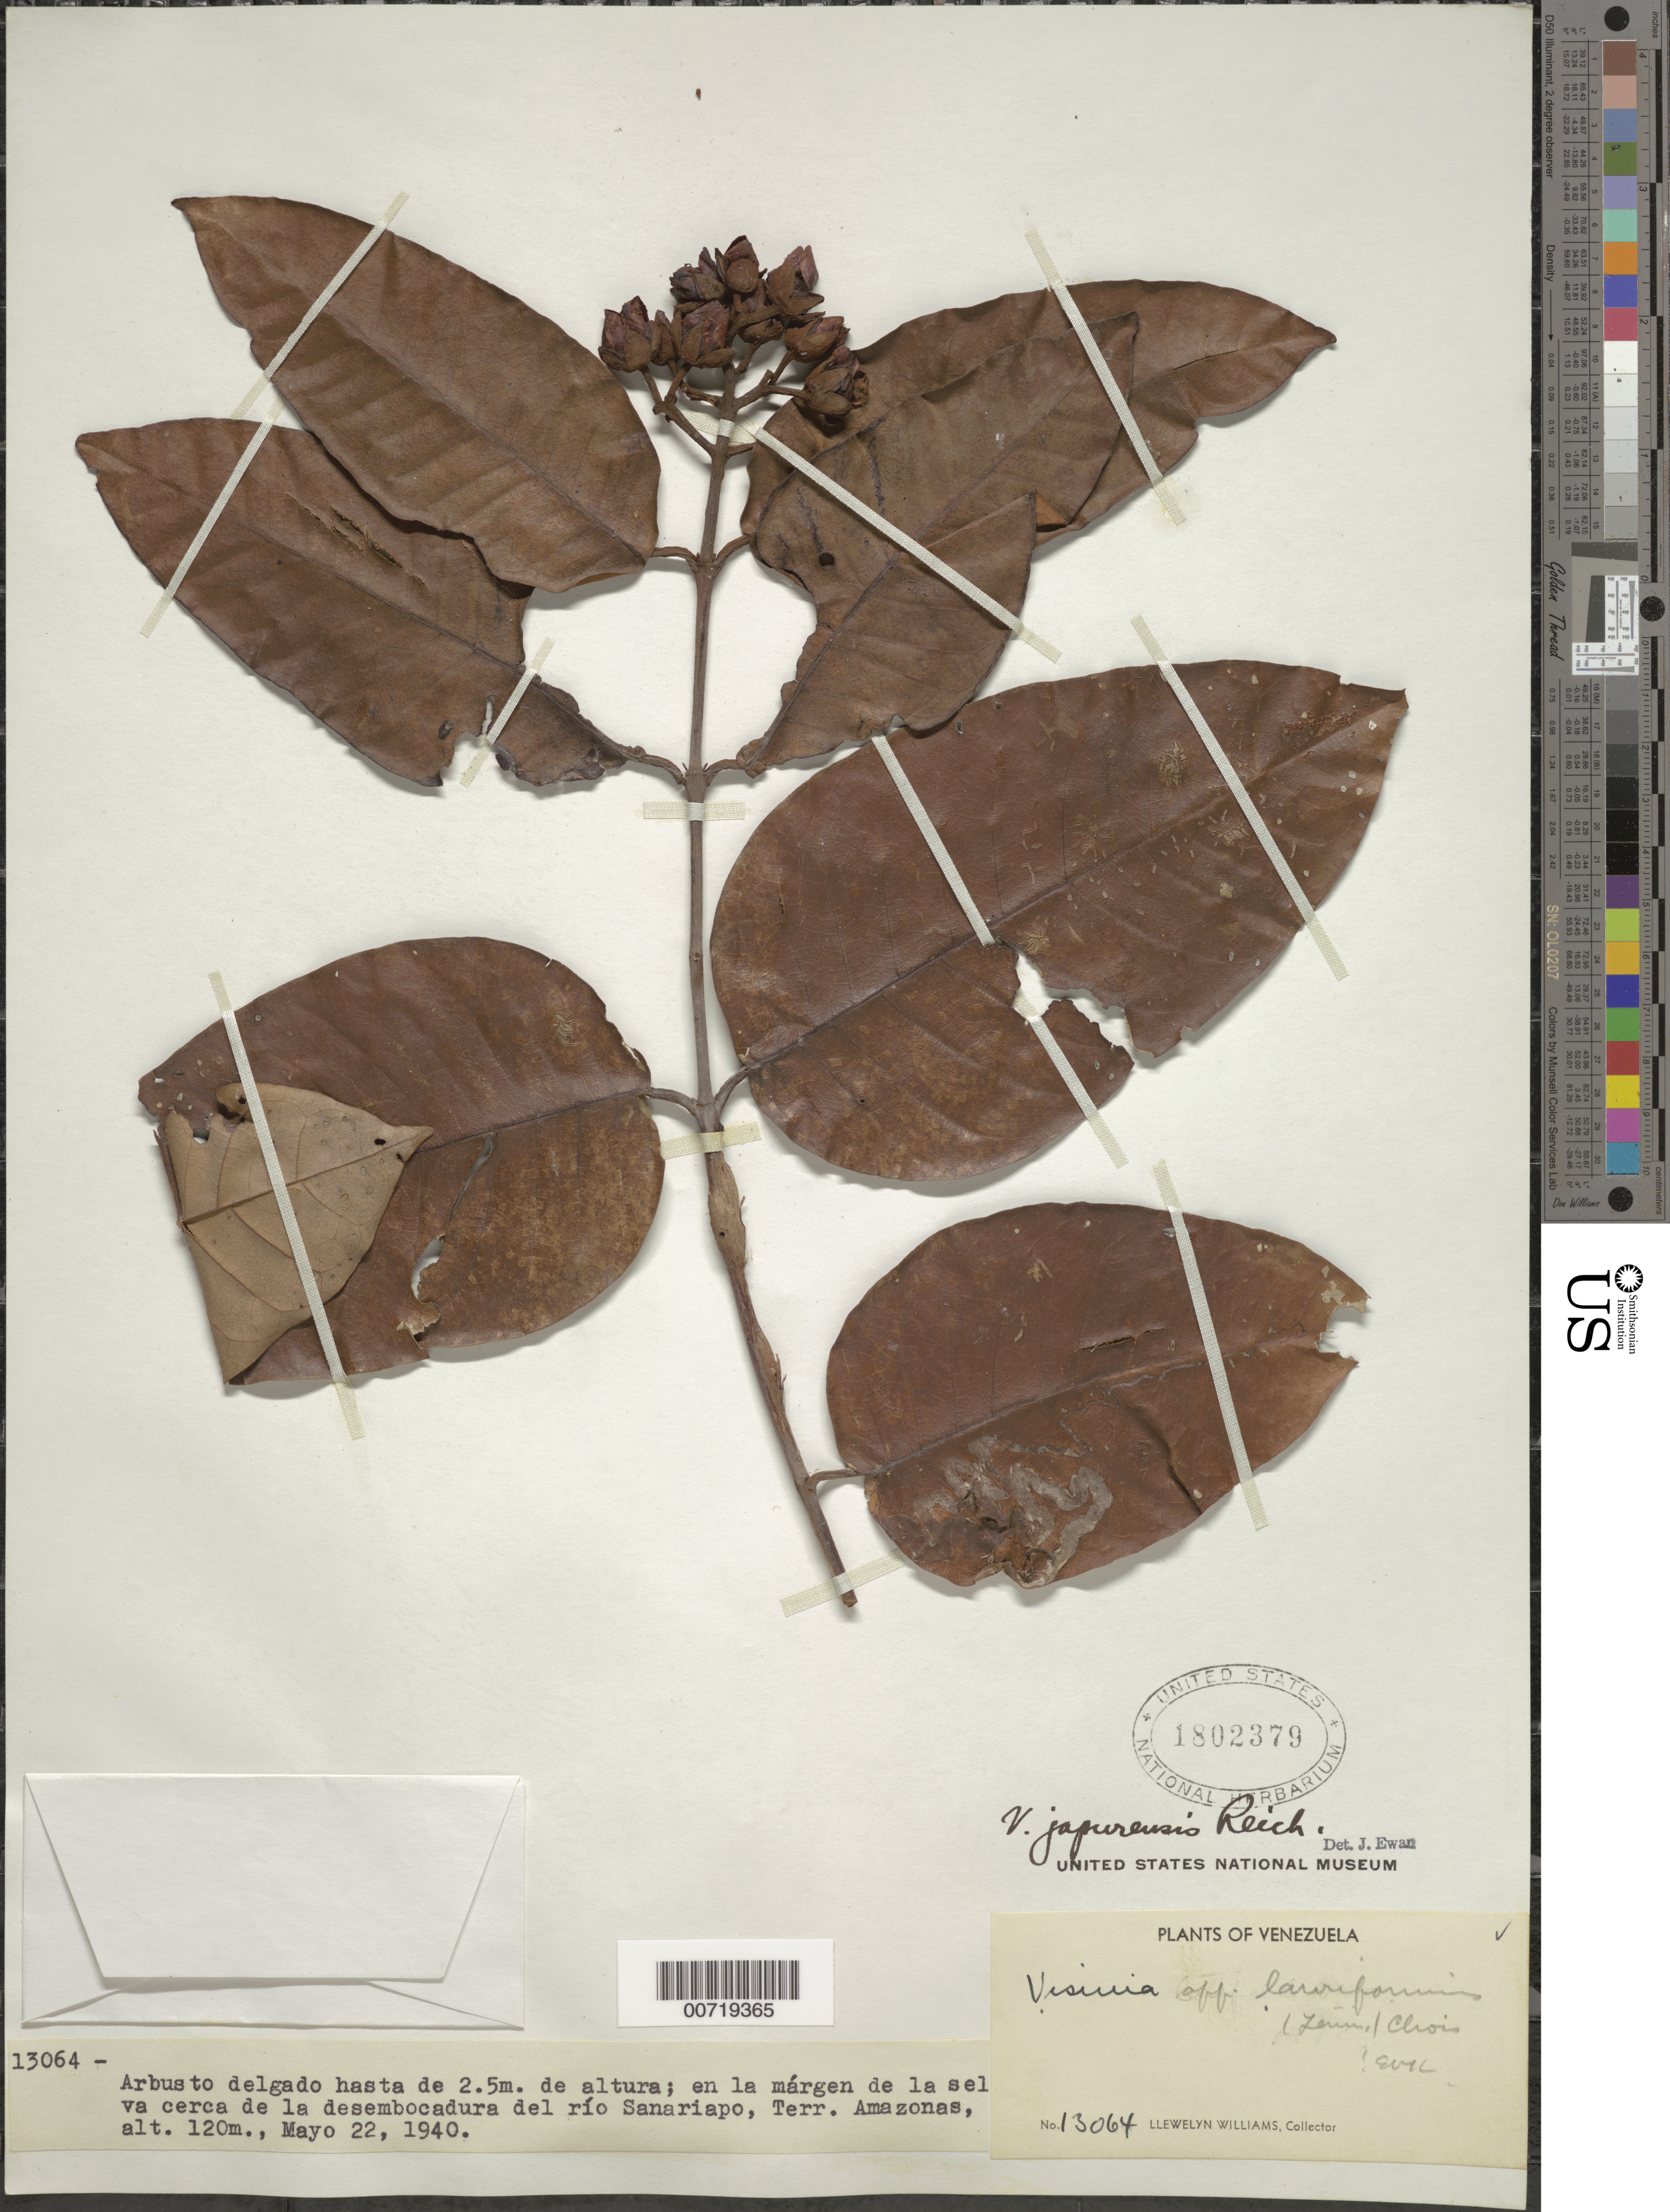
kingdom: Plantae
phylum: Tracheophyta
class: Magnoliopsida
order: Malpighiales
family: Hypericaceae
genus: Vismia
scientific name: Vismia japurensis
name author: Reichardt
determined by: Ewan, J. A.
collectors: Ll. Williams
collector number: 13064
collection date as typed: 22-May-40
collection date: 1940-05-22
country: Venezuela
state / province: Amazonas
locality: Río Sanariapo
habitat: Margen de la selva cerca de la desembocadura del rio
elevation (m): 120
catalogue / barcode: US 1802379